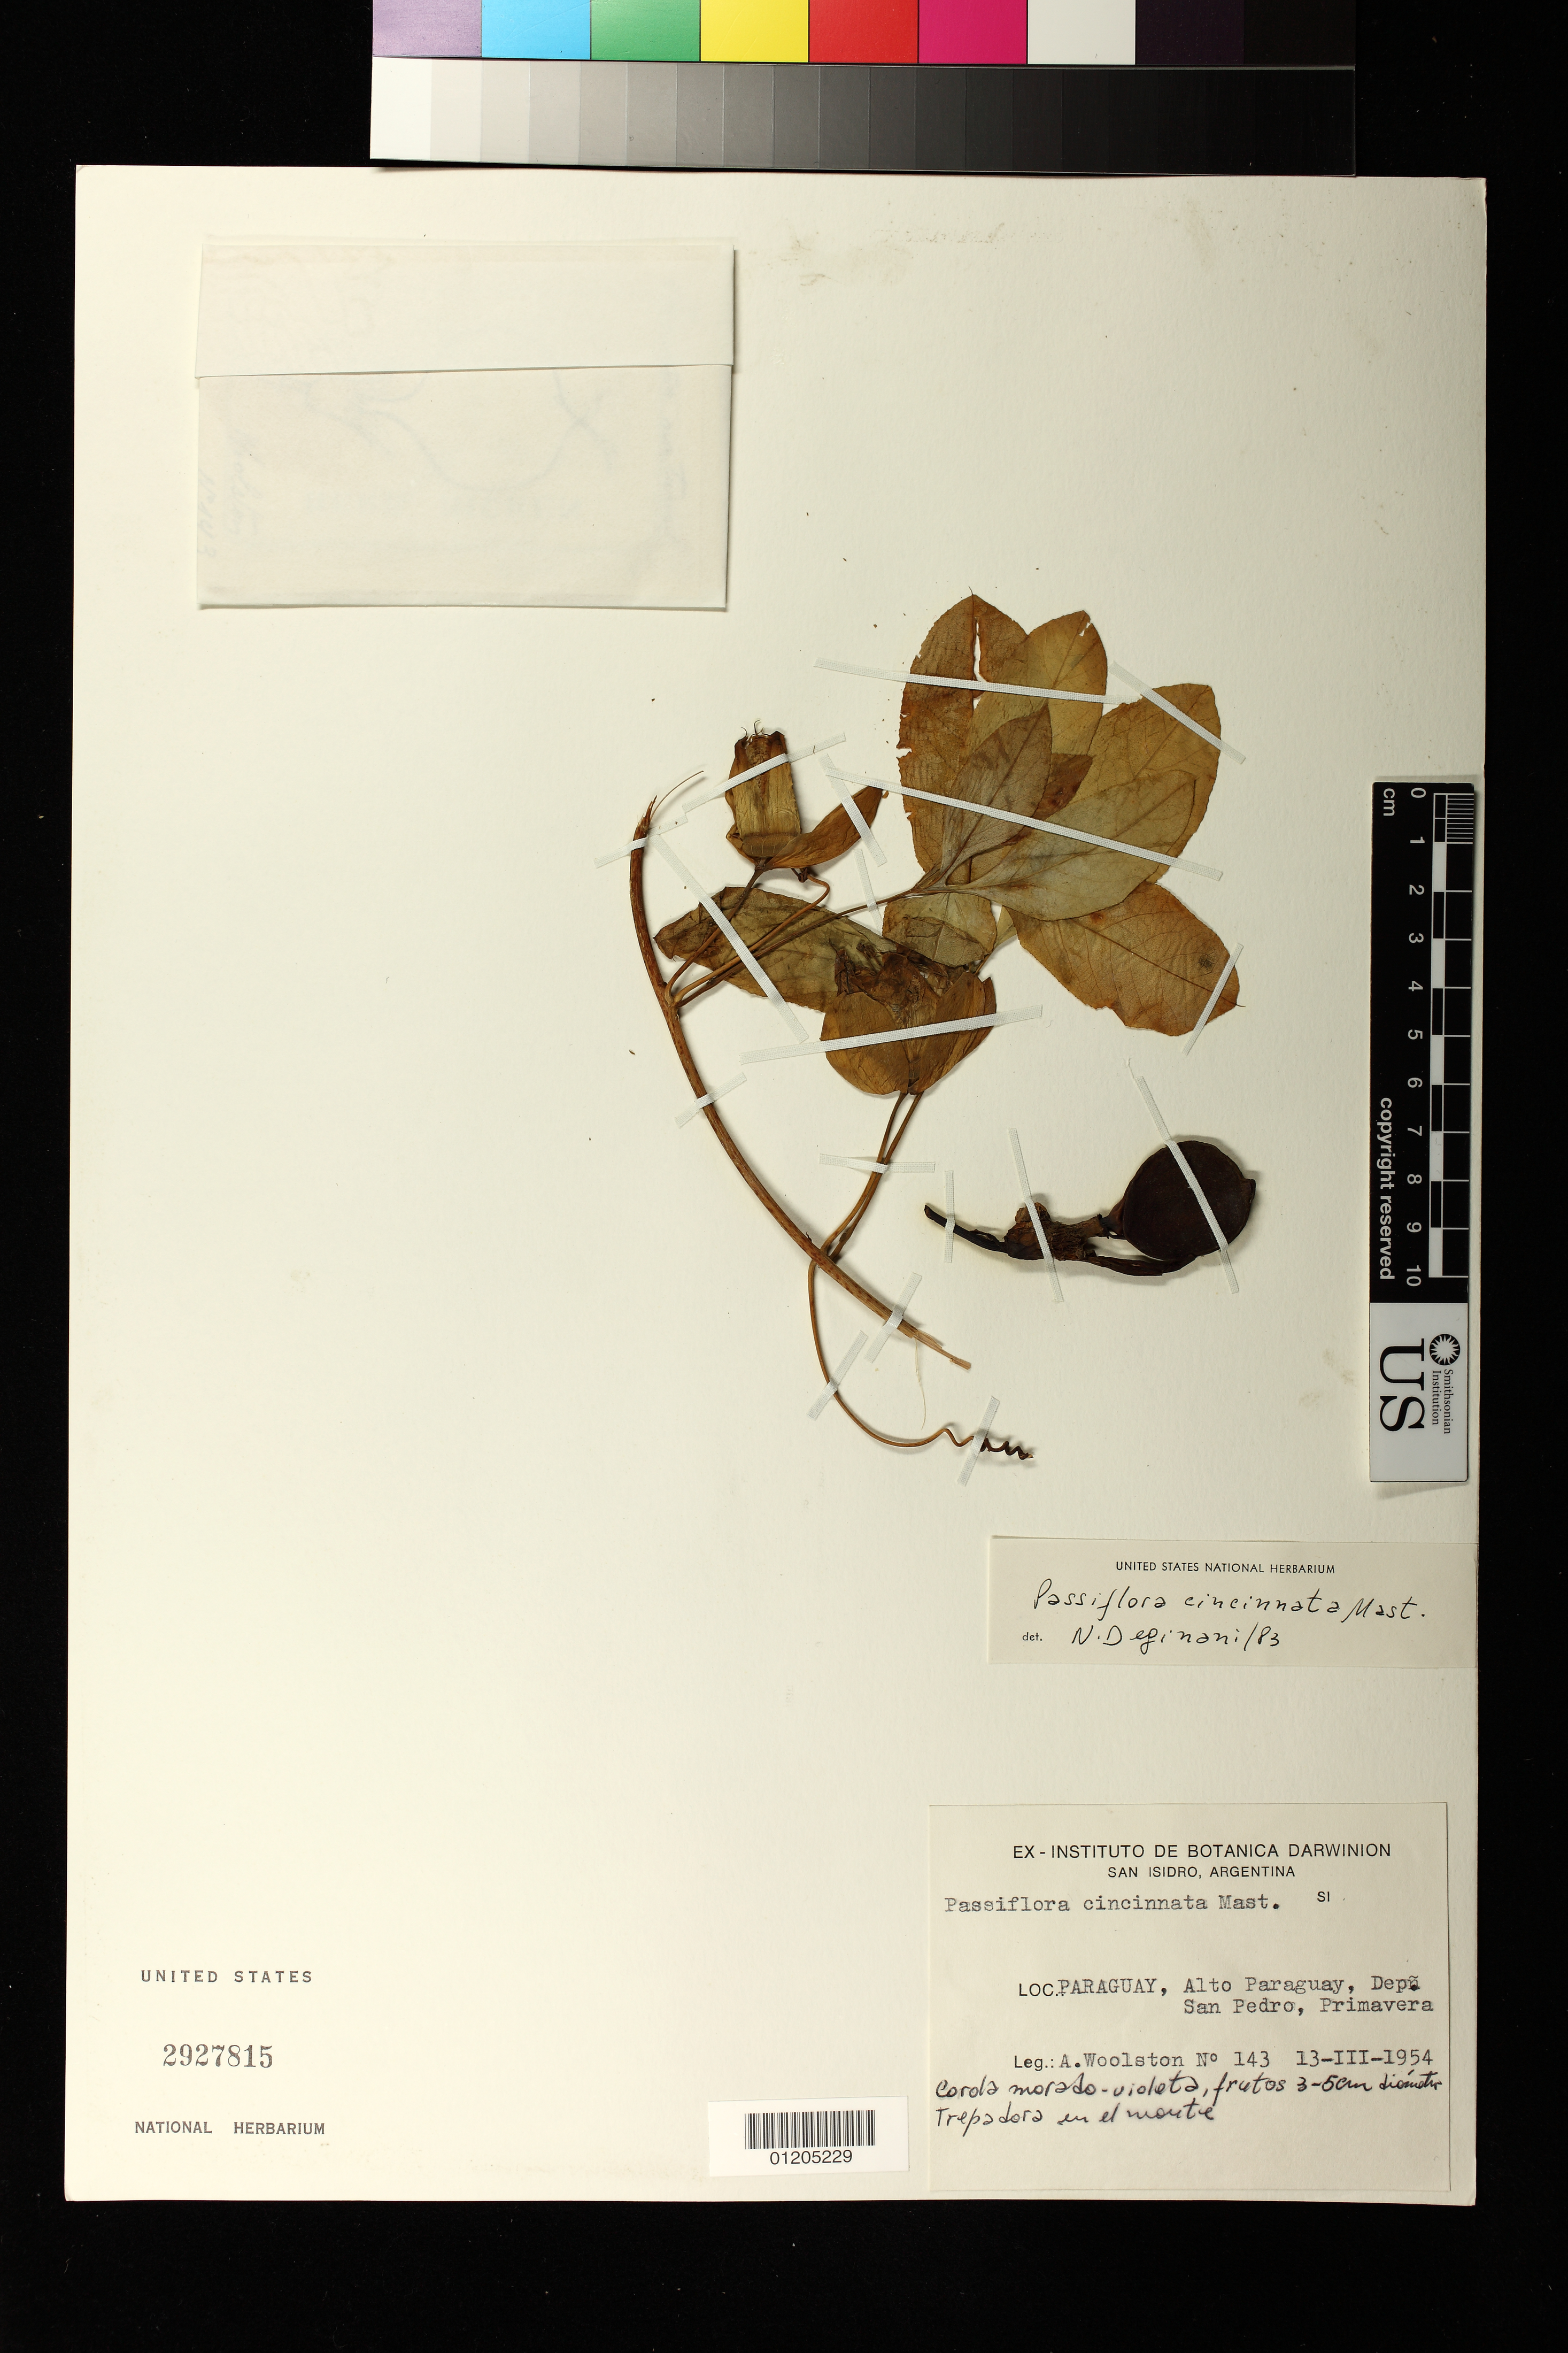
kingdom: Plantae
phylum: Tracheophyta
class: Magnoliopsida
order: Malpighiales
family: Passifloraceae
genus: Passiflora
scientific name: Passiflora cincinnata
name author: Mast.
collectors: A. Woolston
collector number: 143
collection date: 1954-03-13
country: Paraguay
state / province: Alto Paraguay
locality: Dep. San Pedro, Primavera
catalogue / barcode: US 2927815